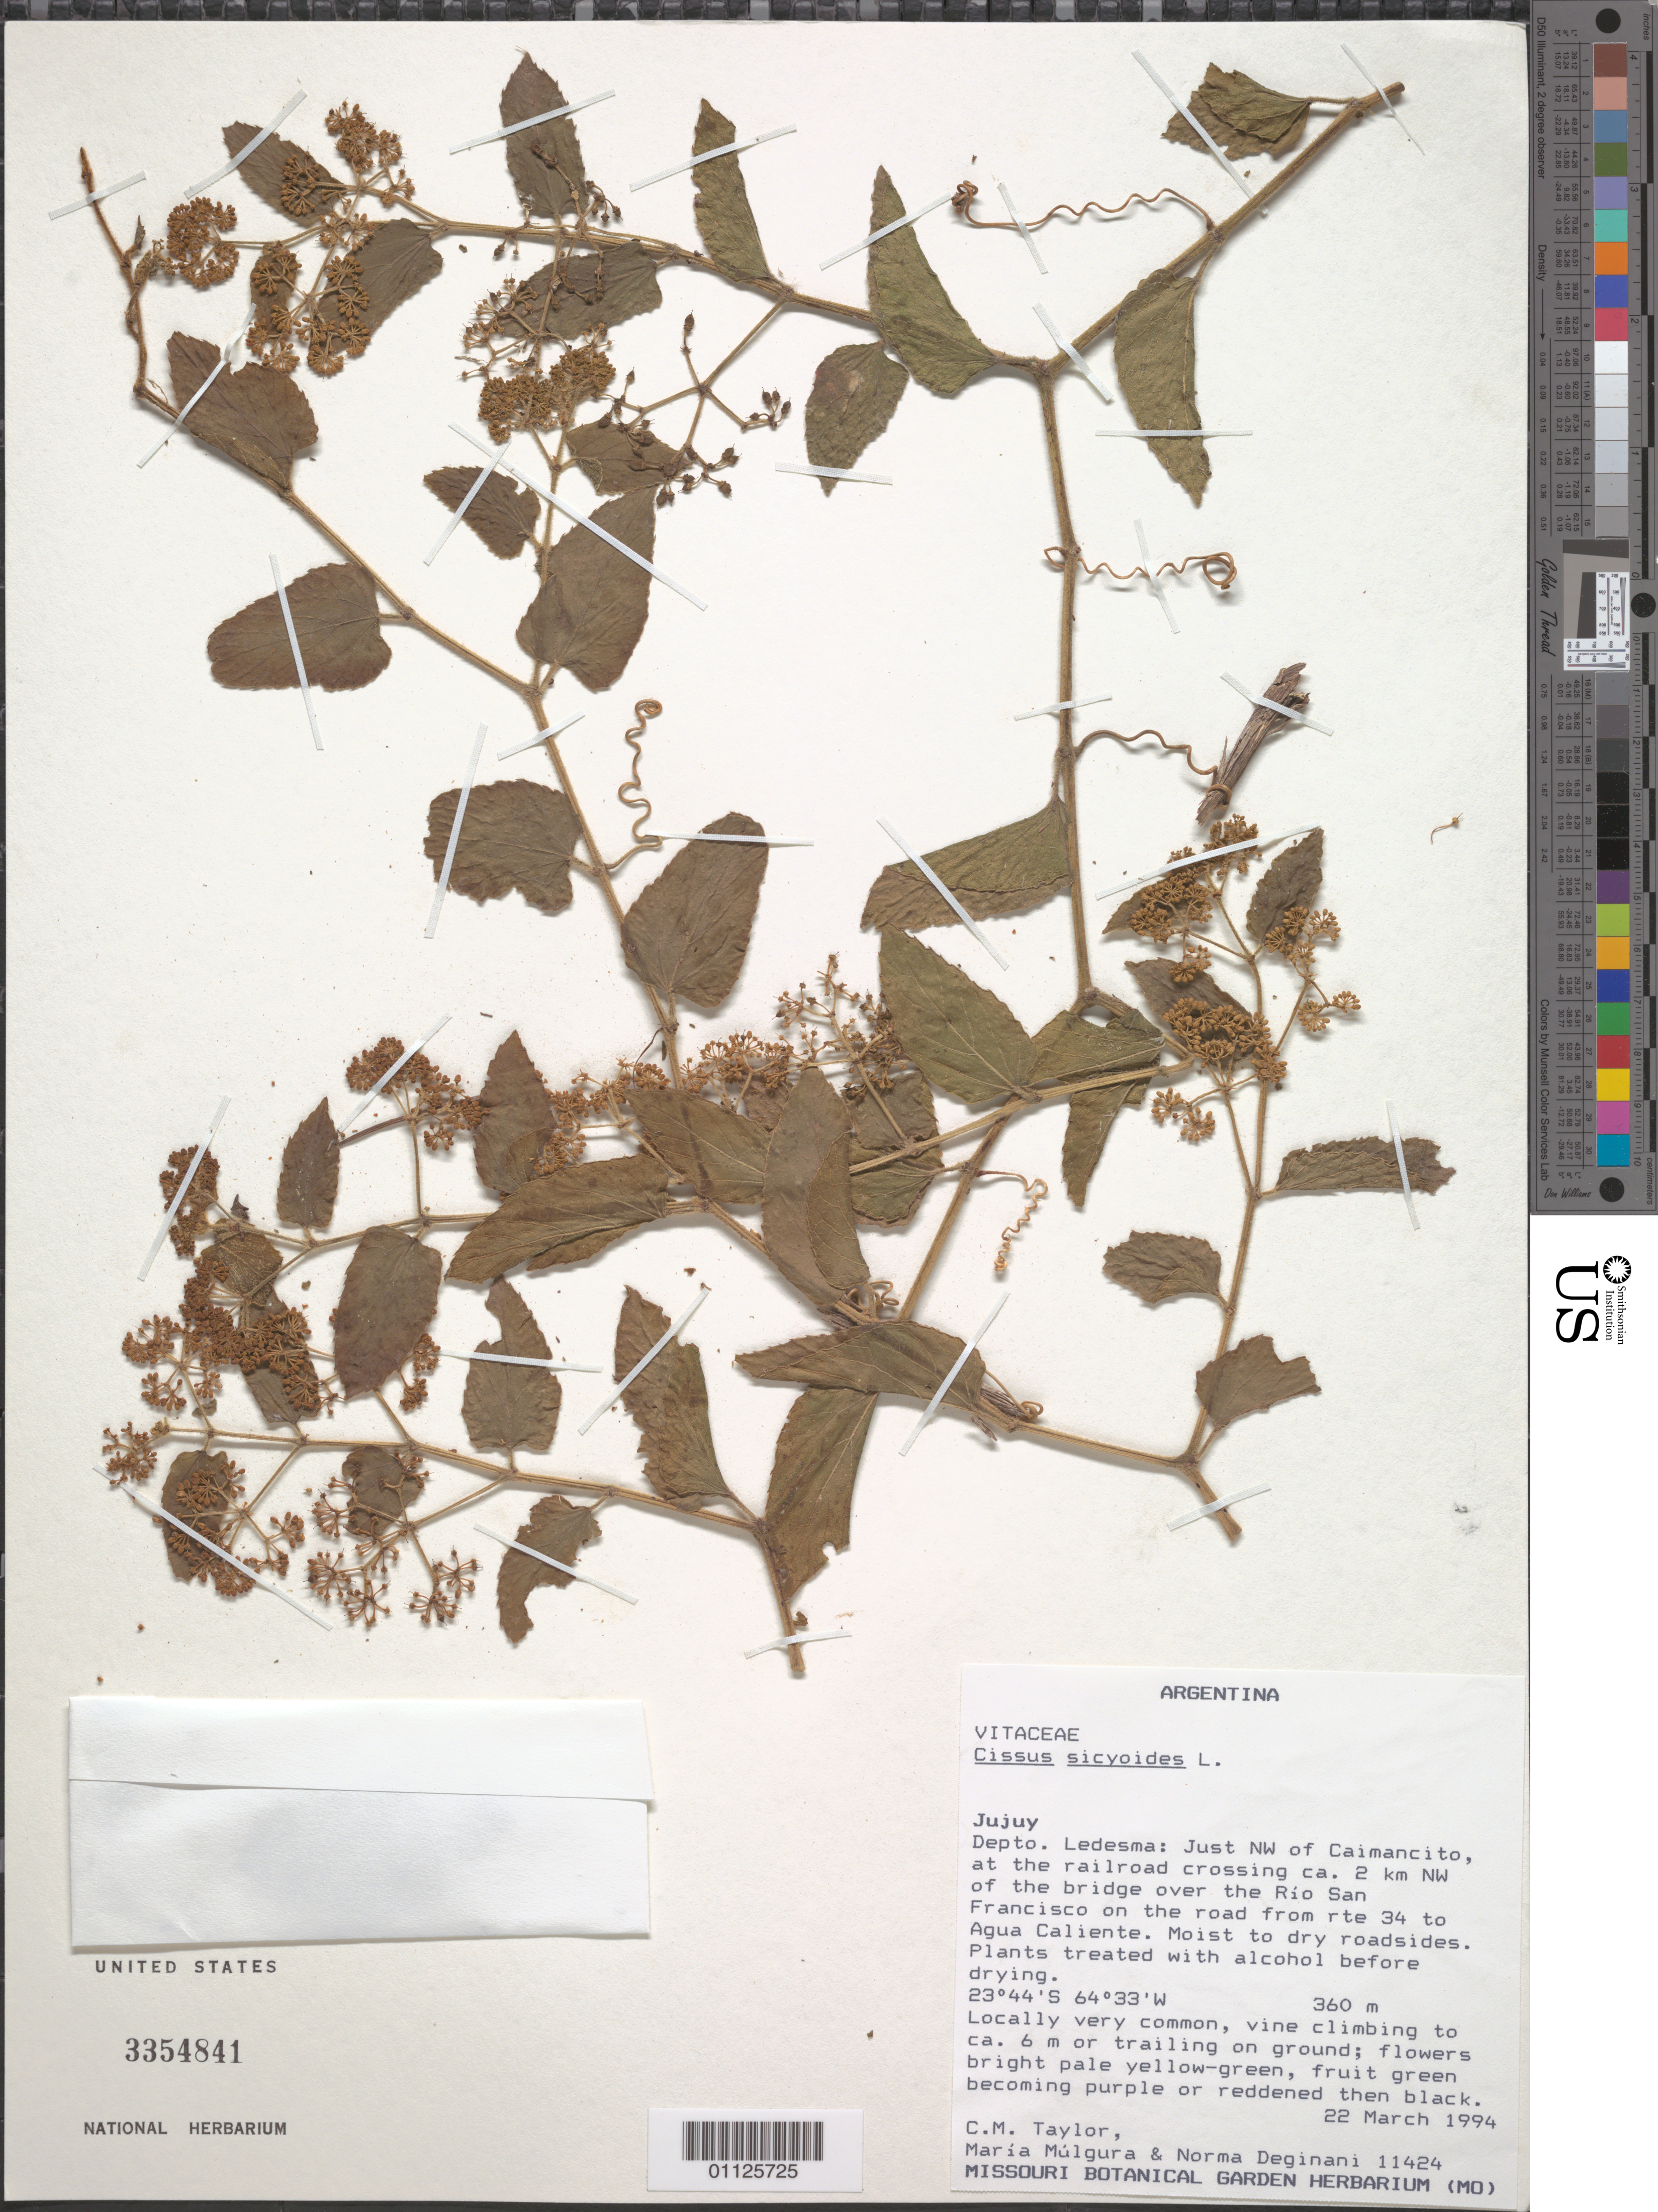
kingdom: Plantae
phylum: Tracheophyta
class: Magnoliopsida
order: Vitales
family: Vitaceae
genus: Cissus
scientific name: Cissus verticillata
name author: (L.) Nicolson & C.E. Jarvis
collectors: C. M. Taylor, M. Mulgura & N. Deginani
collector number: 11424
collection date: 1994-03-22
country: Argentina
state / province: Jujuy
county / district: Ledesma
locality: Just NW of Caimancito, at the railroad crossing ca. 2 km NW of the bridge over the Rio San Francisco on the road from rte 34 to Agua Caliente.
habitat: Moist to dry roadsides. Locally very common, vine climbing to trees or trailing on ground.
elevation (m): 360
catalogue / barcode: US 3354841